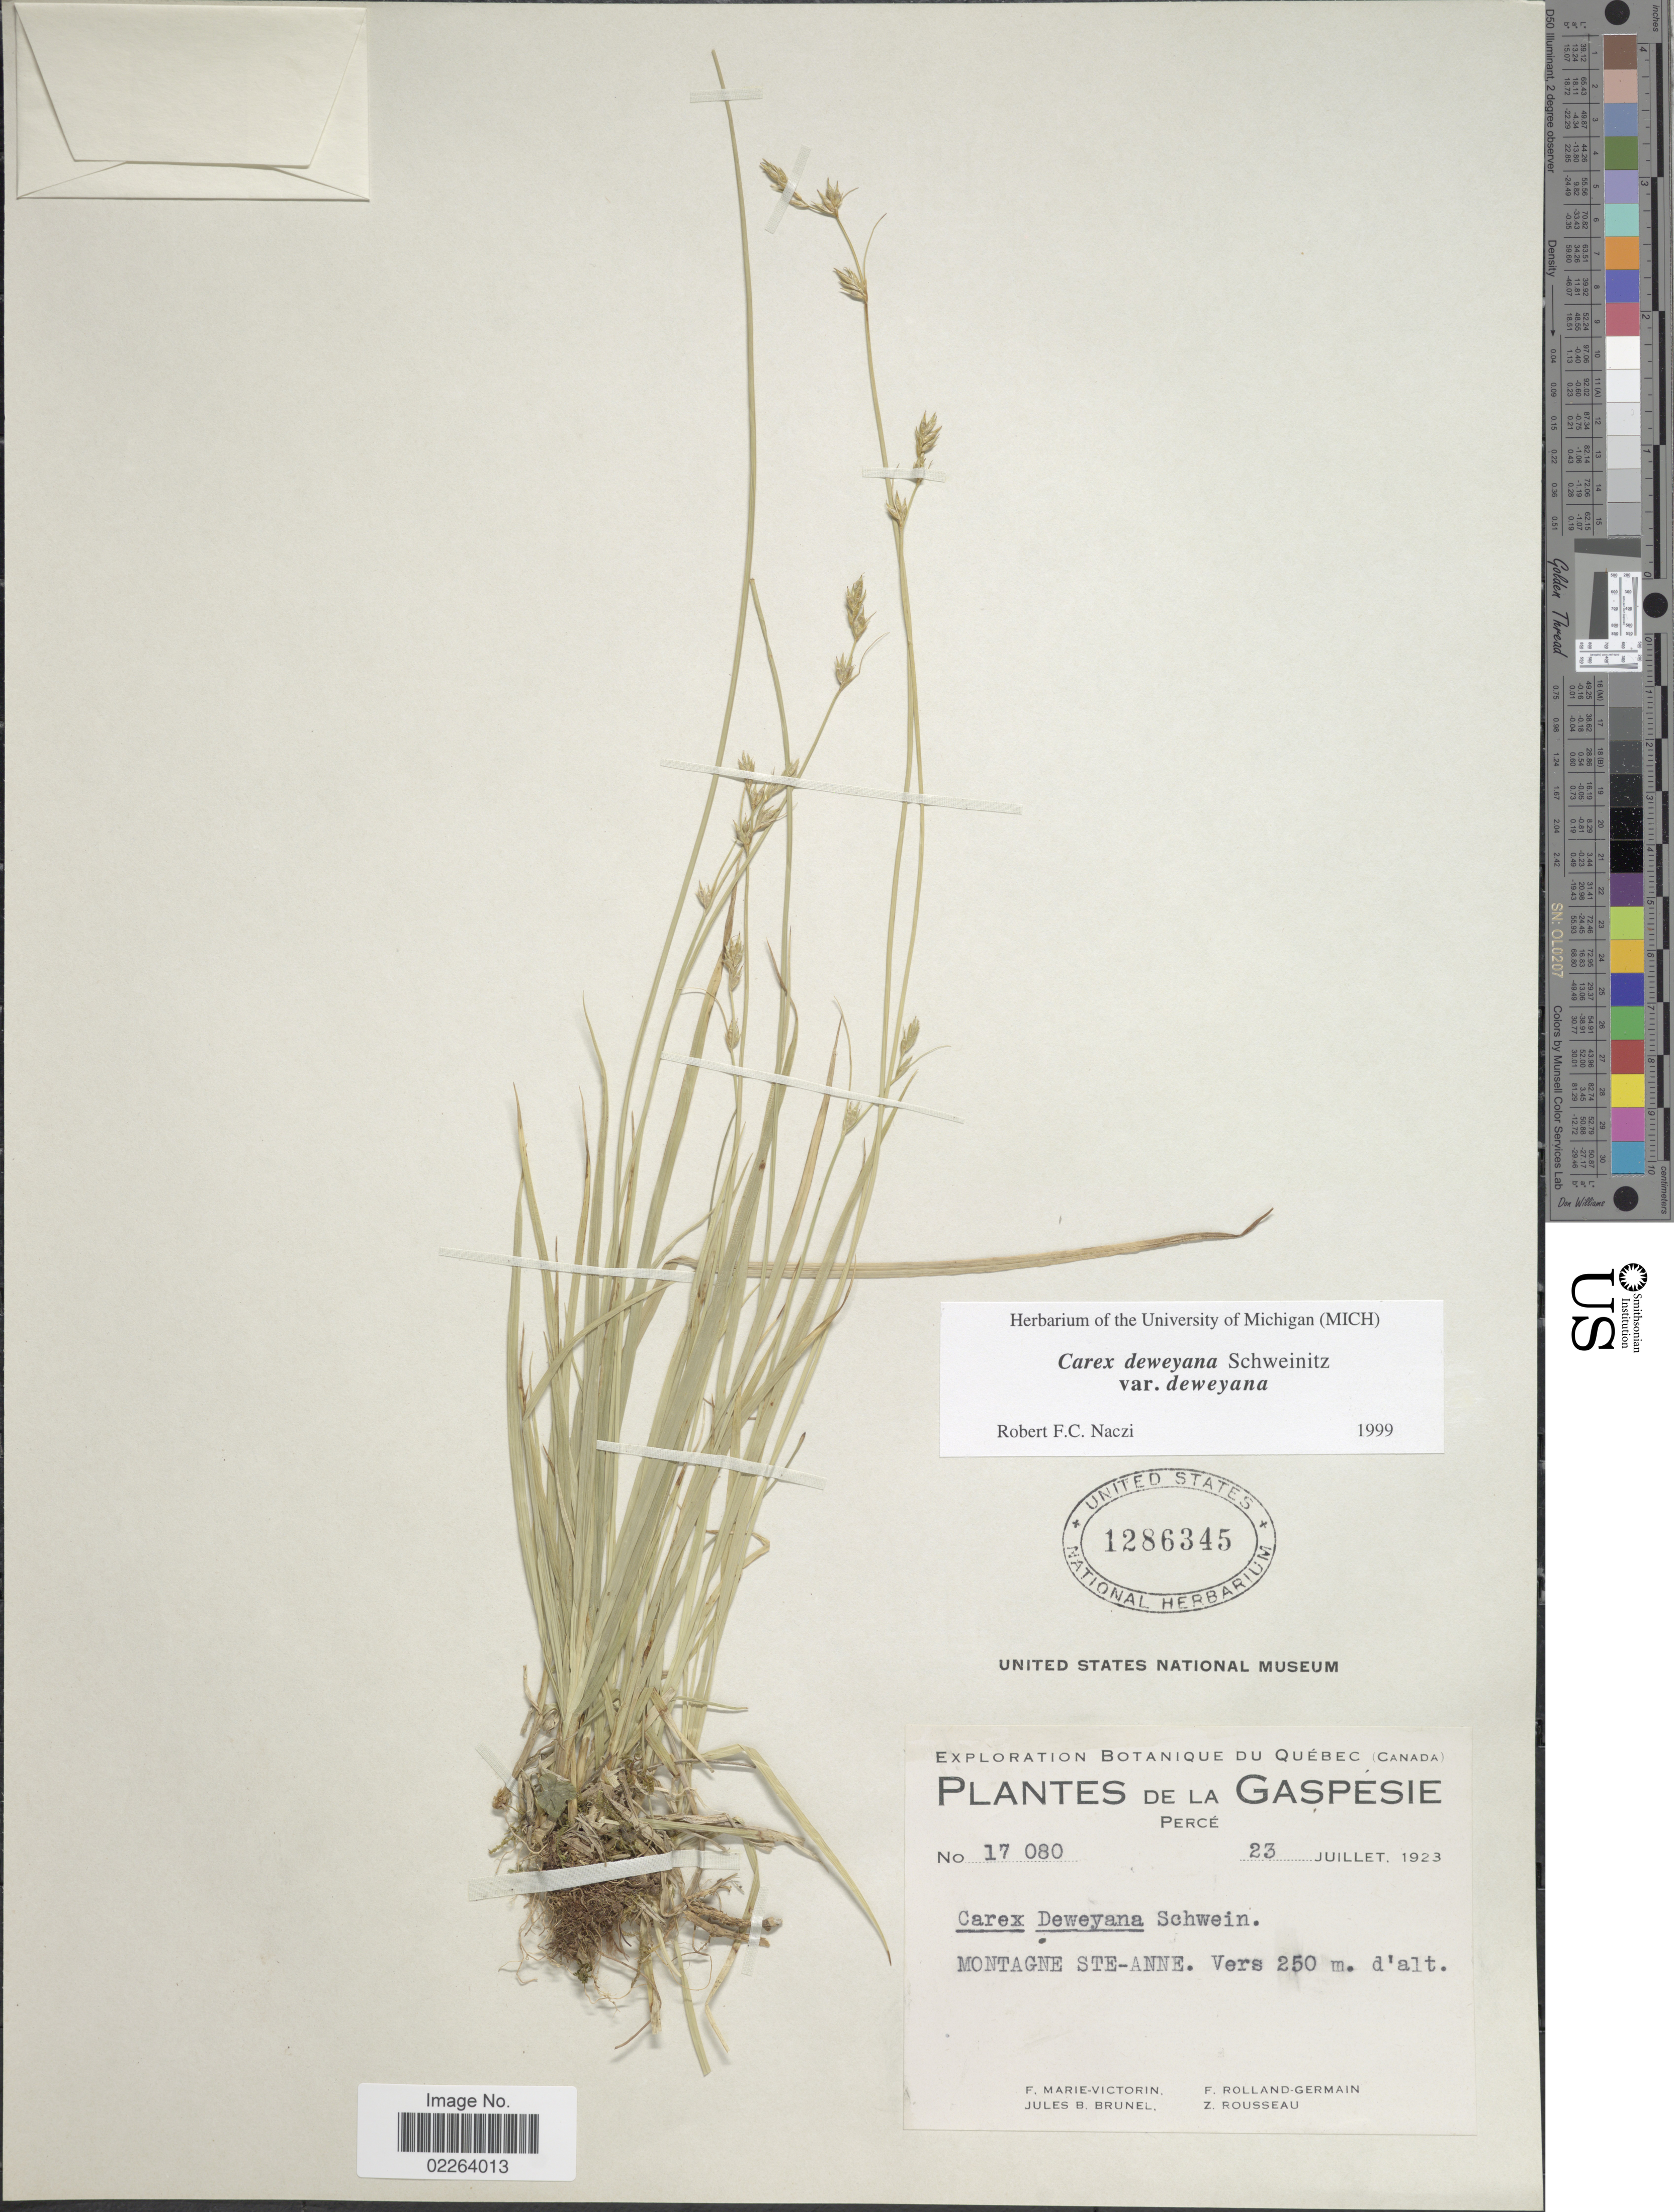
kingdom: Plantae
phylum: Tracheophyta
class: Liliopsida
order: Poales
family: Cyperaceae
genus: Carex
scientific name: Carex deweyana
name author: Schwein.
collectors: F. Marie-Victorin, J. Brunel, Rolland-Germain & Z. Rousseau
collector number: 17080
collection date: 1923-07-23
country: Canada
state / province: Quebec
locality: De La Gaspesie, Percé, Montagne Ste-Anne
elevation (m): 250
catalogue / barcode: US 1286345